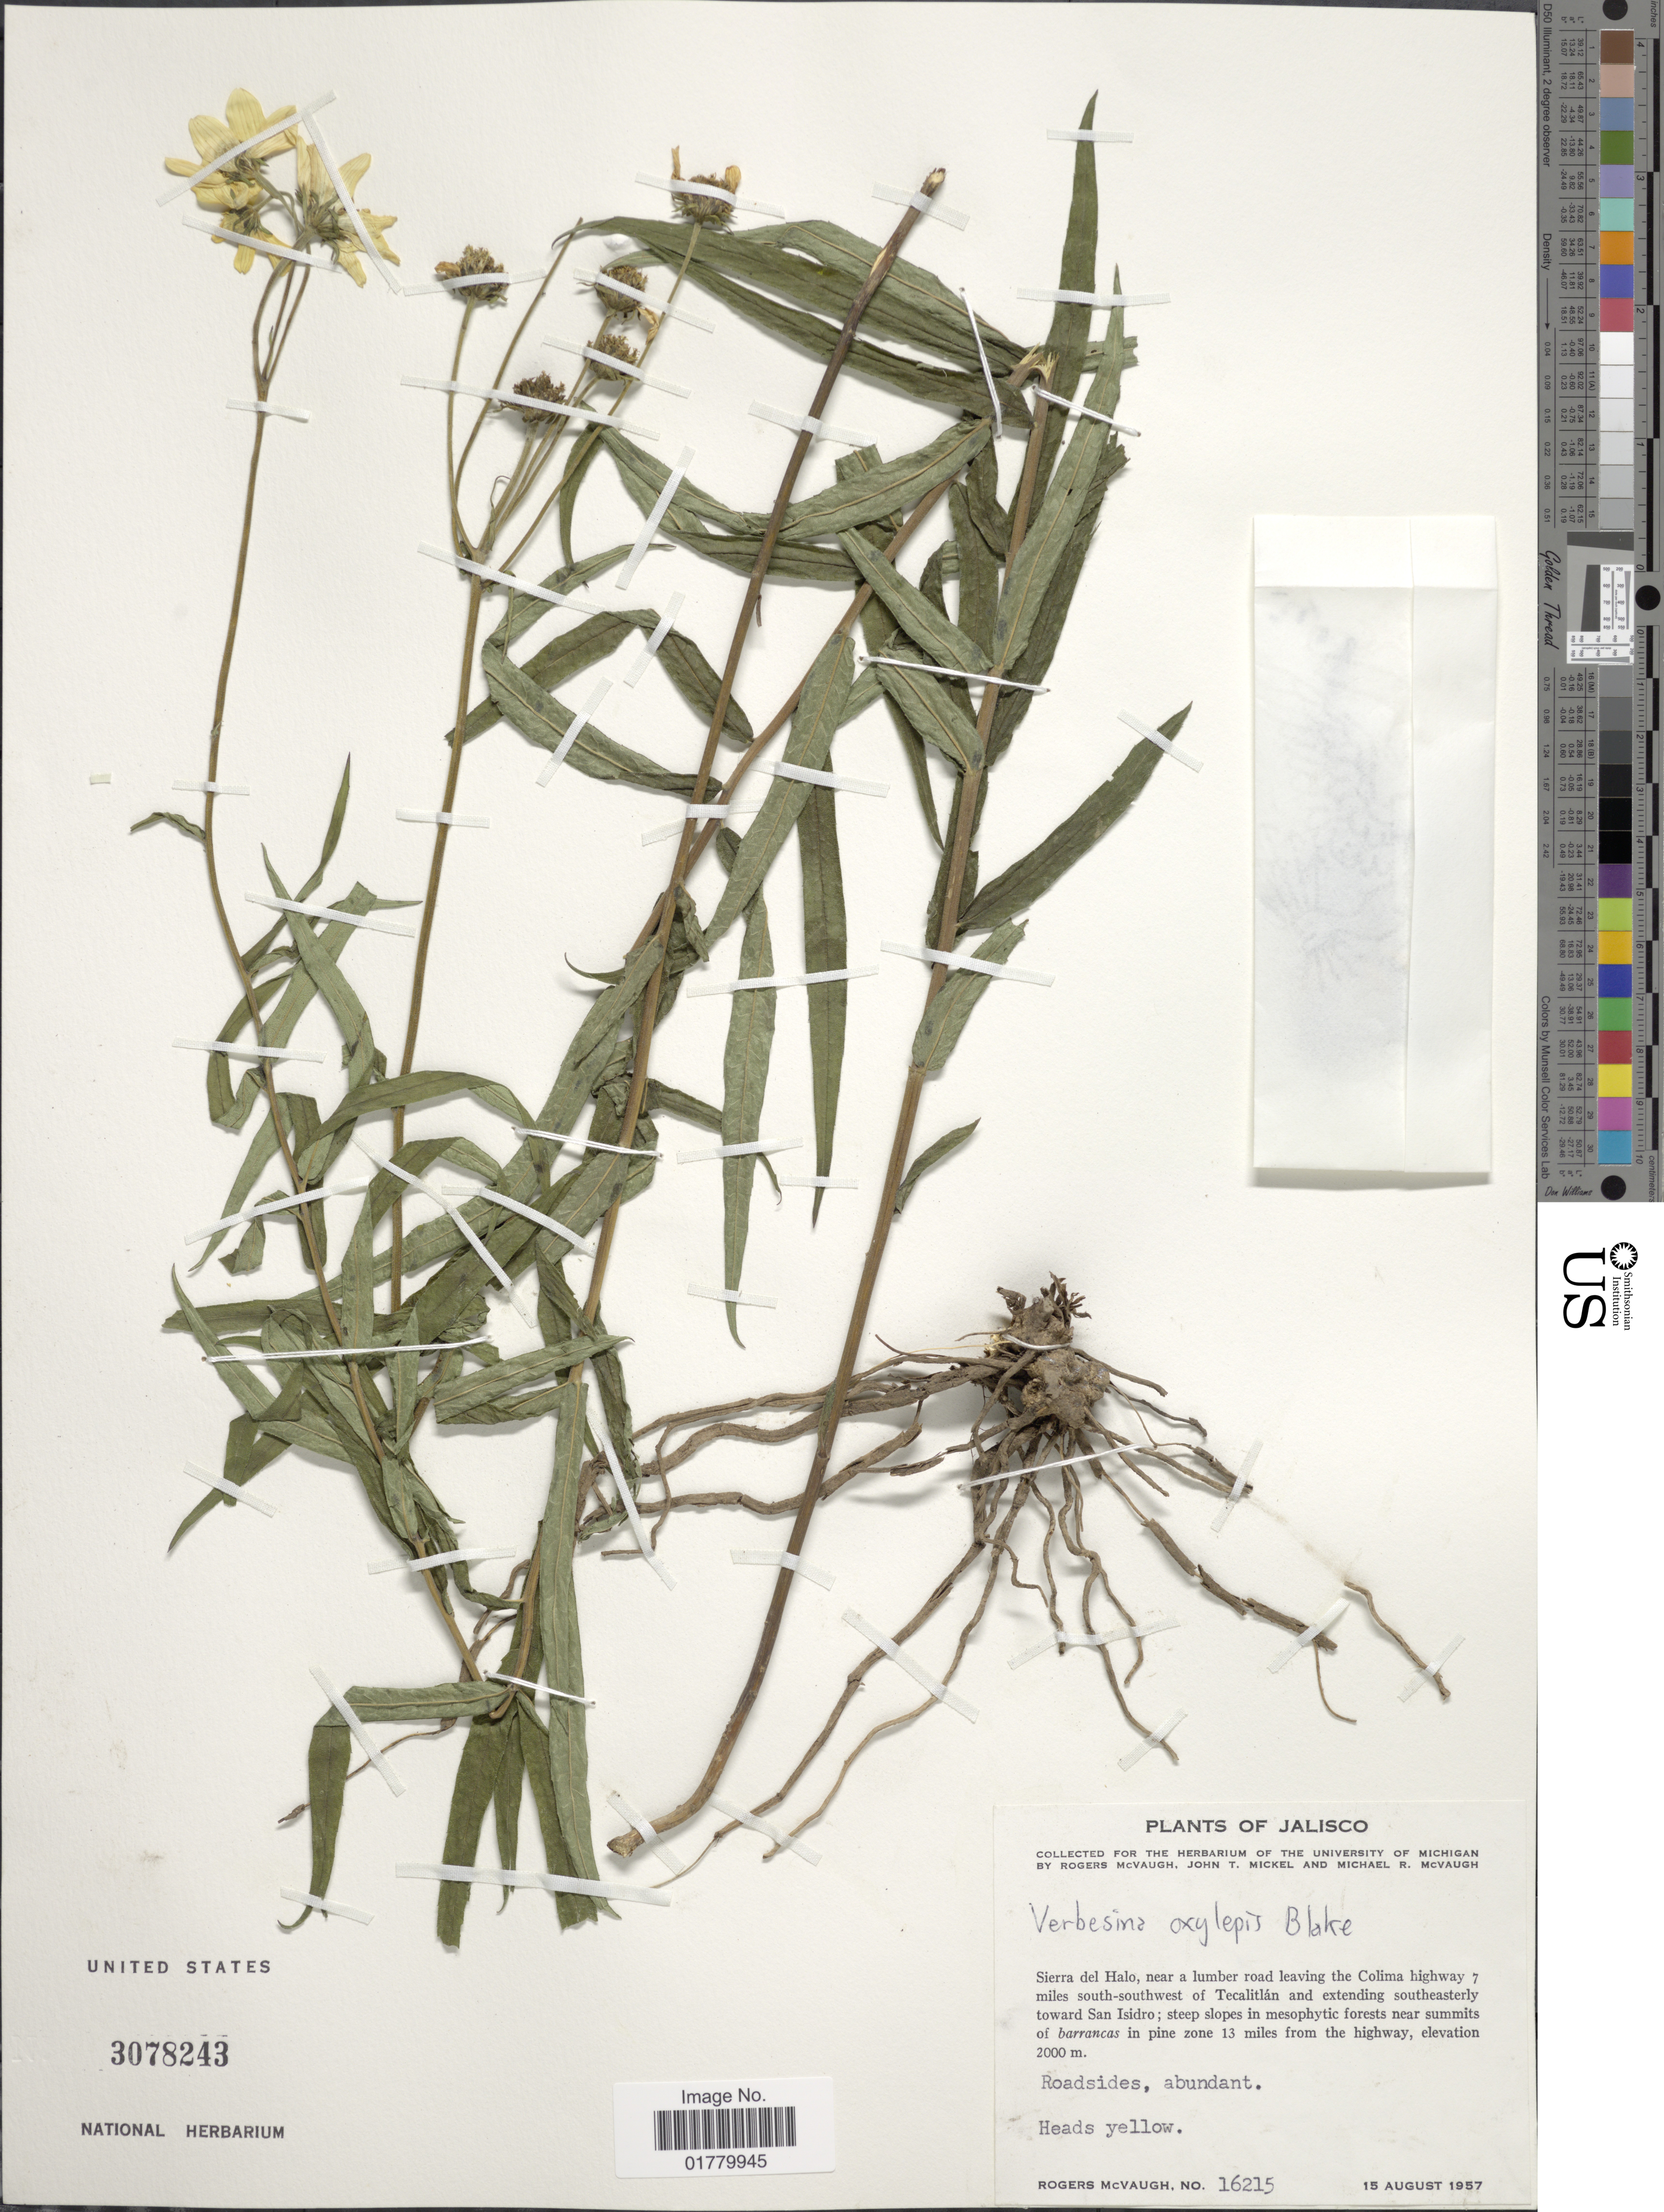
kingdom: Plantae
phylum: Tracheophyta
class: Magnoliopsida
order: Asterales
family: Asteraceae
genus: Verbesina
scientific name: Verbesina oxylepis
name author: S.F. Blake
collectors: R. McVaugh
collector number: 16215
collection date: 1957-08-15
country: Mexico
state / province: Jalisco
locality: Sierra del Halo, near a lumber road leaving the Colima highway 7 miles south-southwest of Tecalitlán and extending southeasterly toward San Isidro; steep slopes in mesophytic forests near summits of barrancas in pine zone 13 miles from the highway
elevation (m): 2000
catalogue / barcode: US 3078243